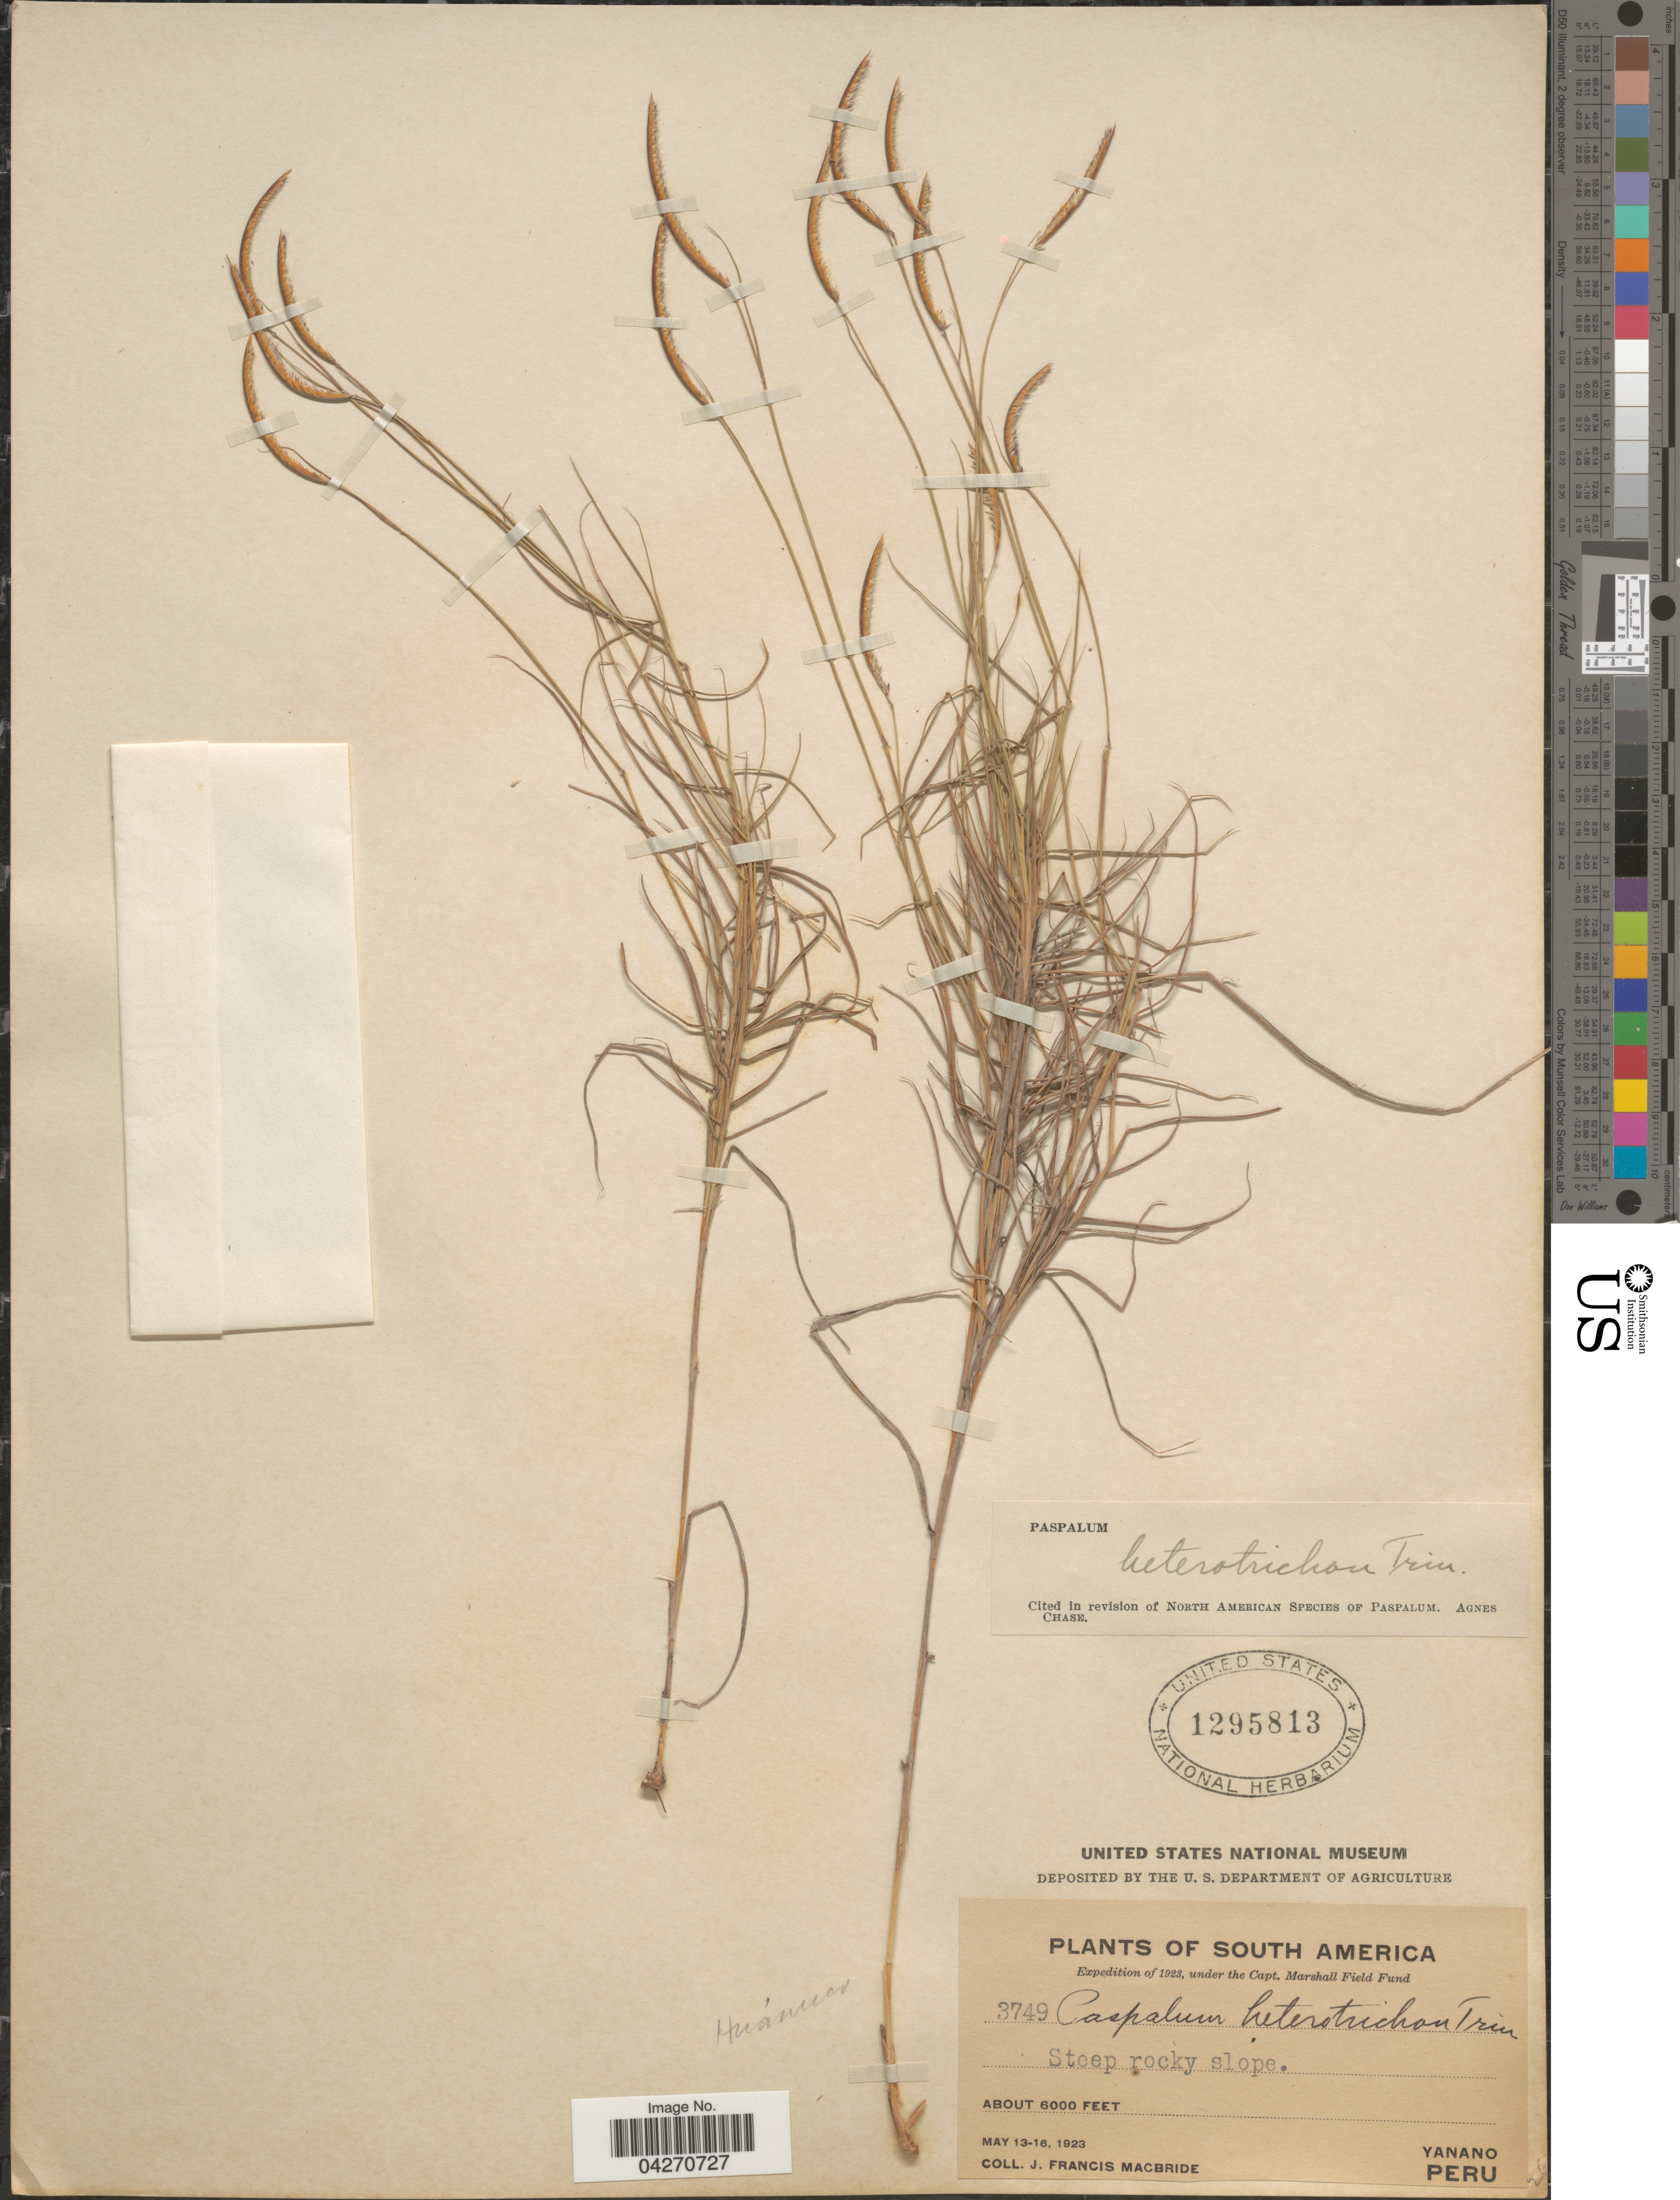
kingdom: Plantae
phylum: Tracheophyta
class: Liliopsida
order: Poales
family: Poaceae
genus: Paspalum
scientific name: Paspalum hererotrichon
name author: Trin.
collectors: J. F. Macbride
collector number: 3749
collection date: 1923-05-13/1923-05-16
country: Peru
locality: South america. Expedition of 1923. Yanano.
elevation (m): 1829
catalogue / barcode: US 1295813